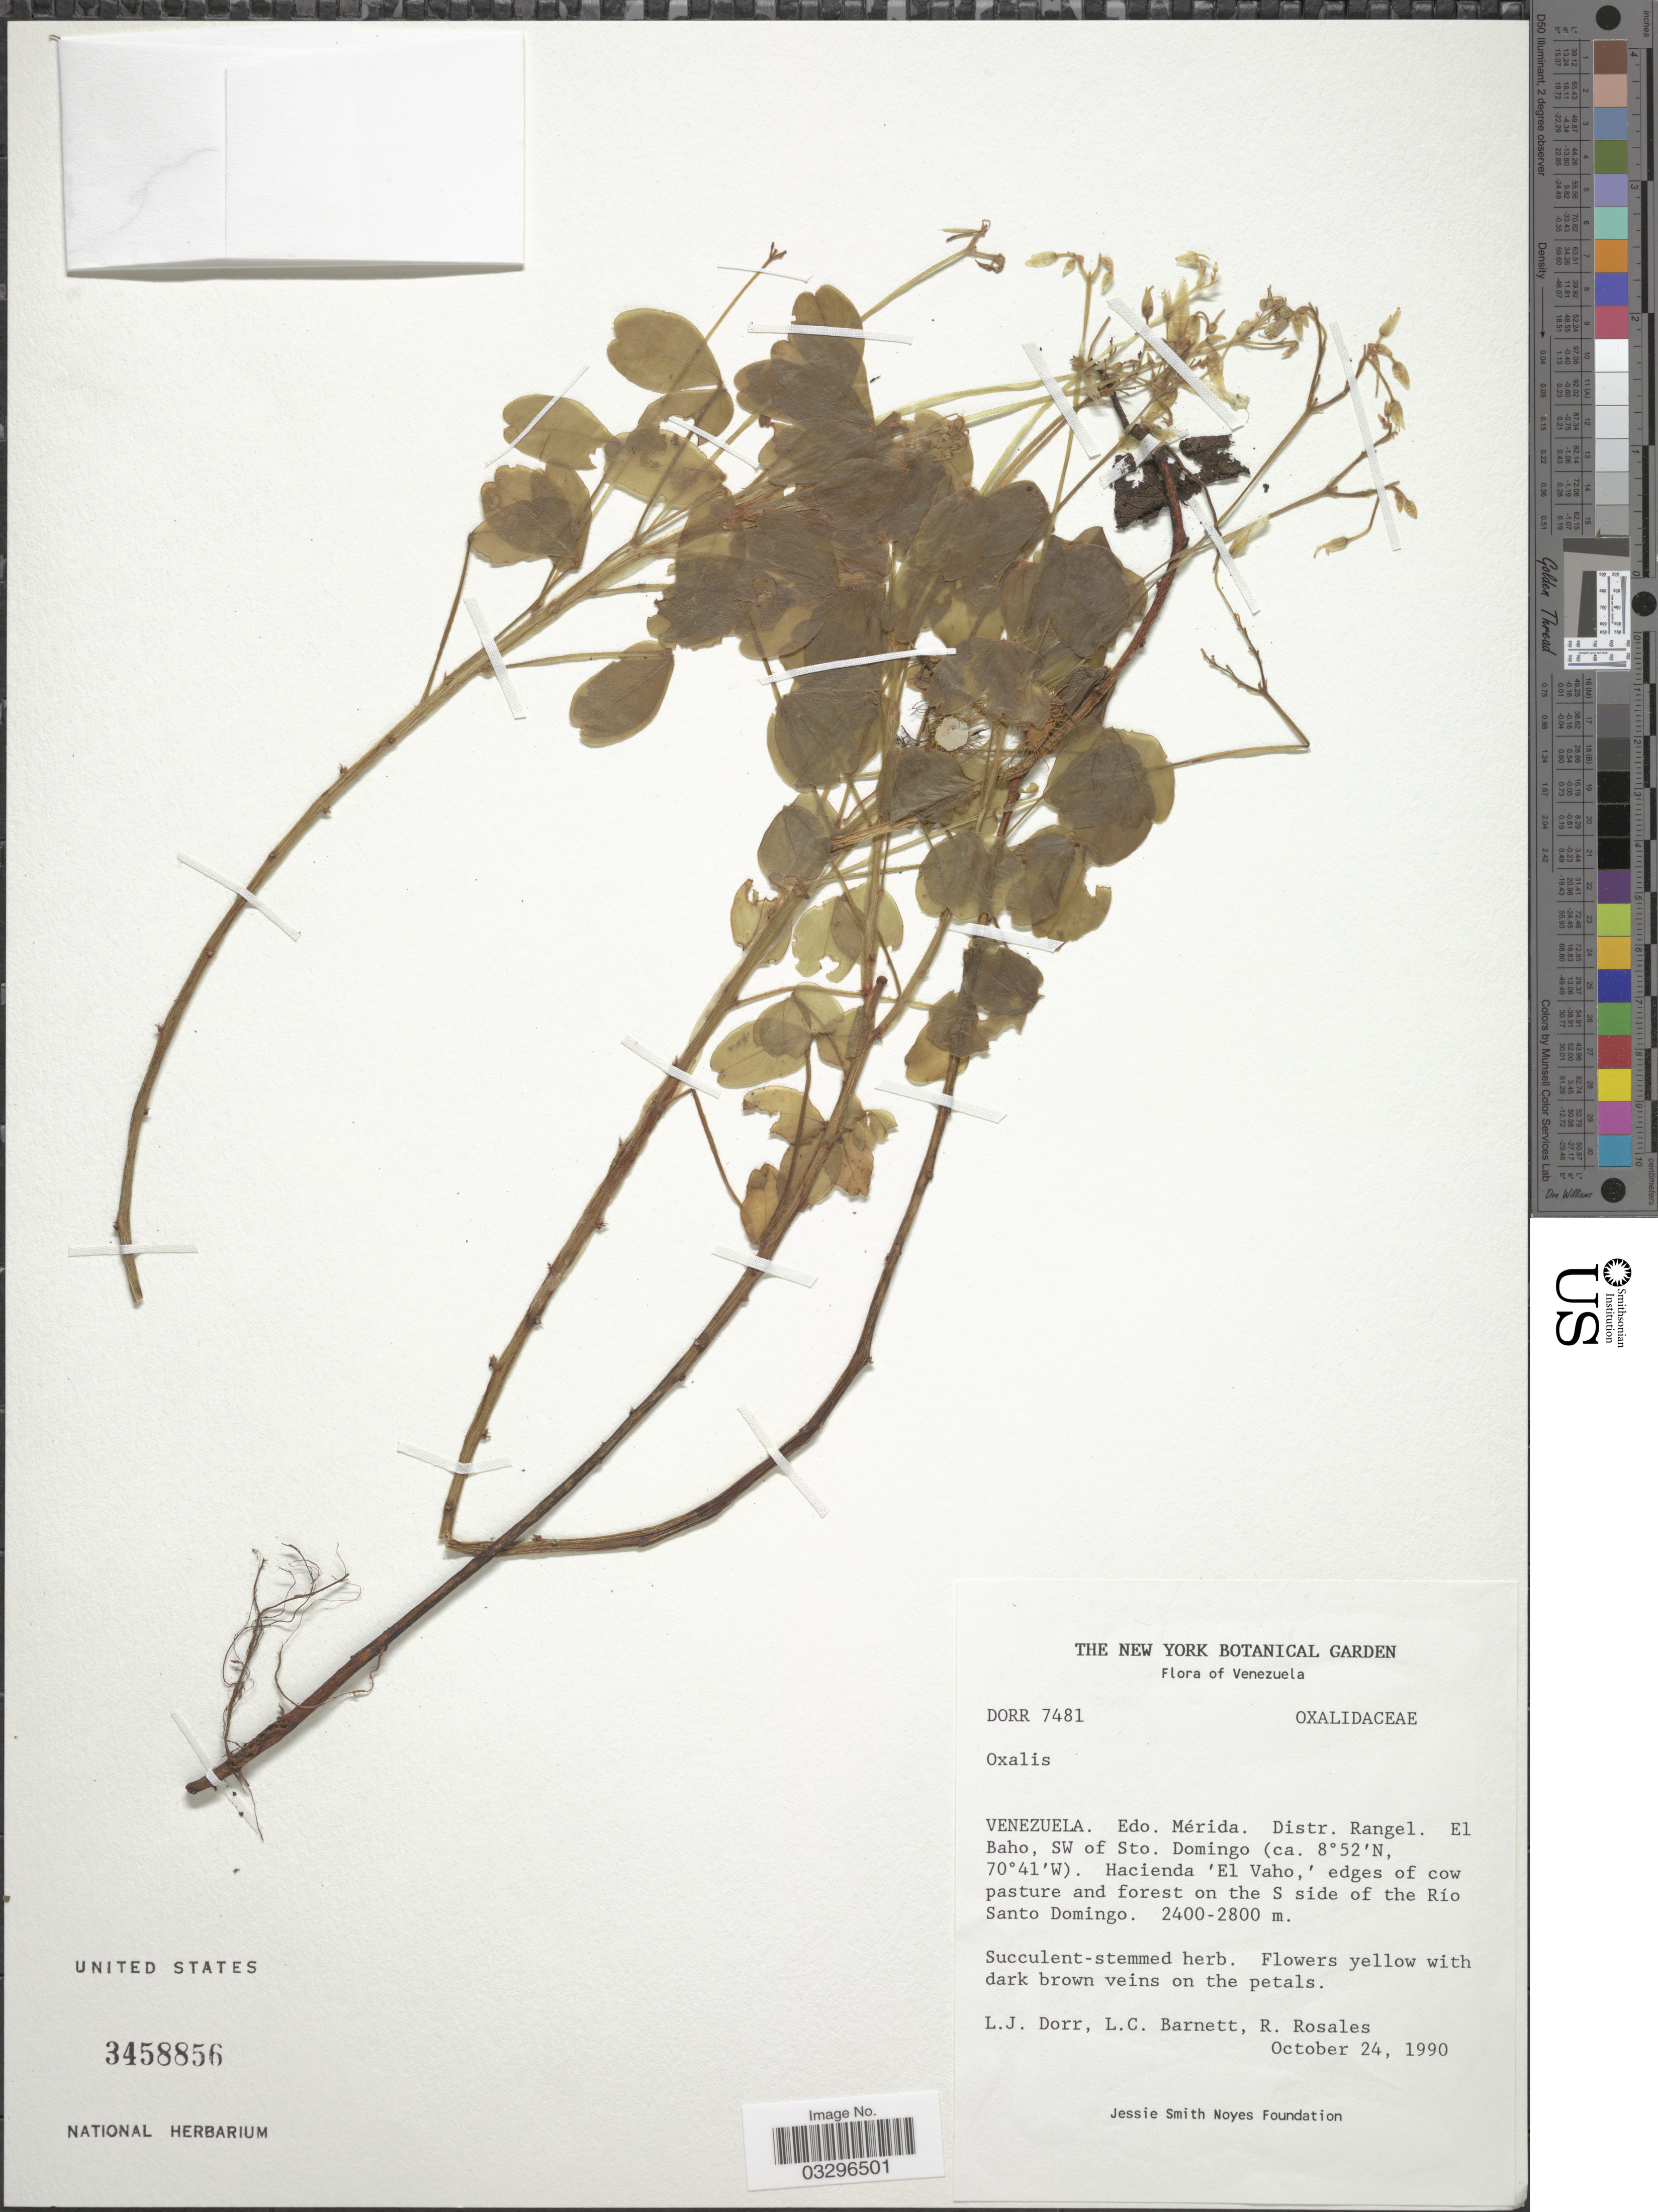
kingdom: Plantae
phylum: Tracheophyta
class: Magnoliopsida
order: Oxalidales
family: Oxalidaceae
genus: Oxalis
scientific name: Oxalis sp.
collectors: L. J. Dorr, L. C. Barnett & R. Rosales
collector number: DORR 7481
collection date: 1990-10-24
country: Venezuela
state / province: Mérida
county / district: Rangel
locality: El Baho, SW of Sto. Domingo. Hacienda 'El Vaho' S side of the Río Santo Domingo.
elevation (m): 2400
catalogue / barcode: US 3458856